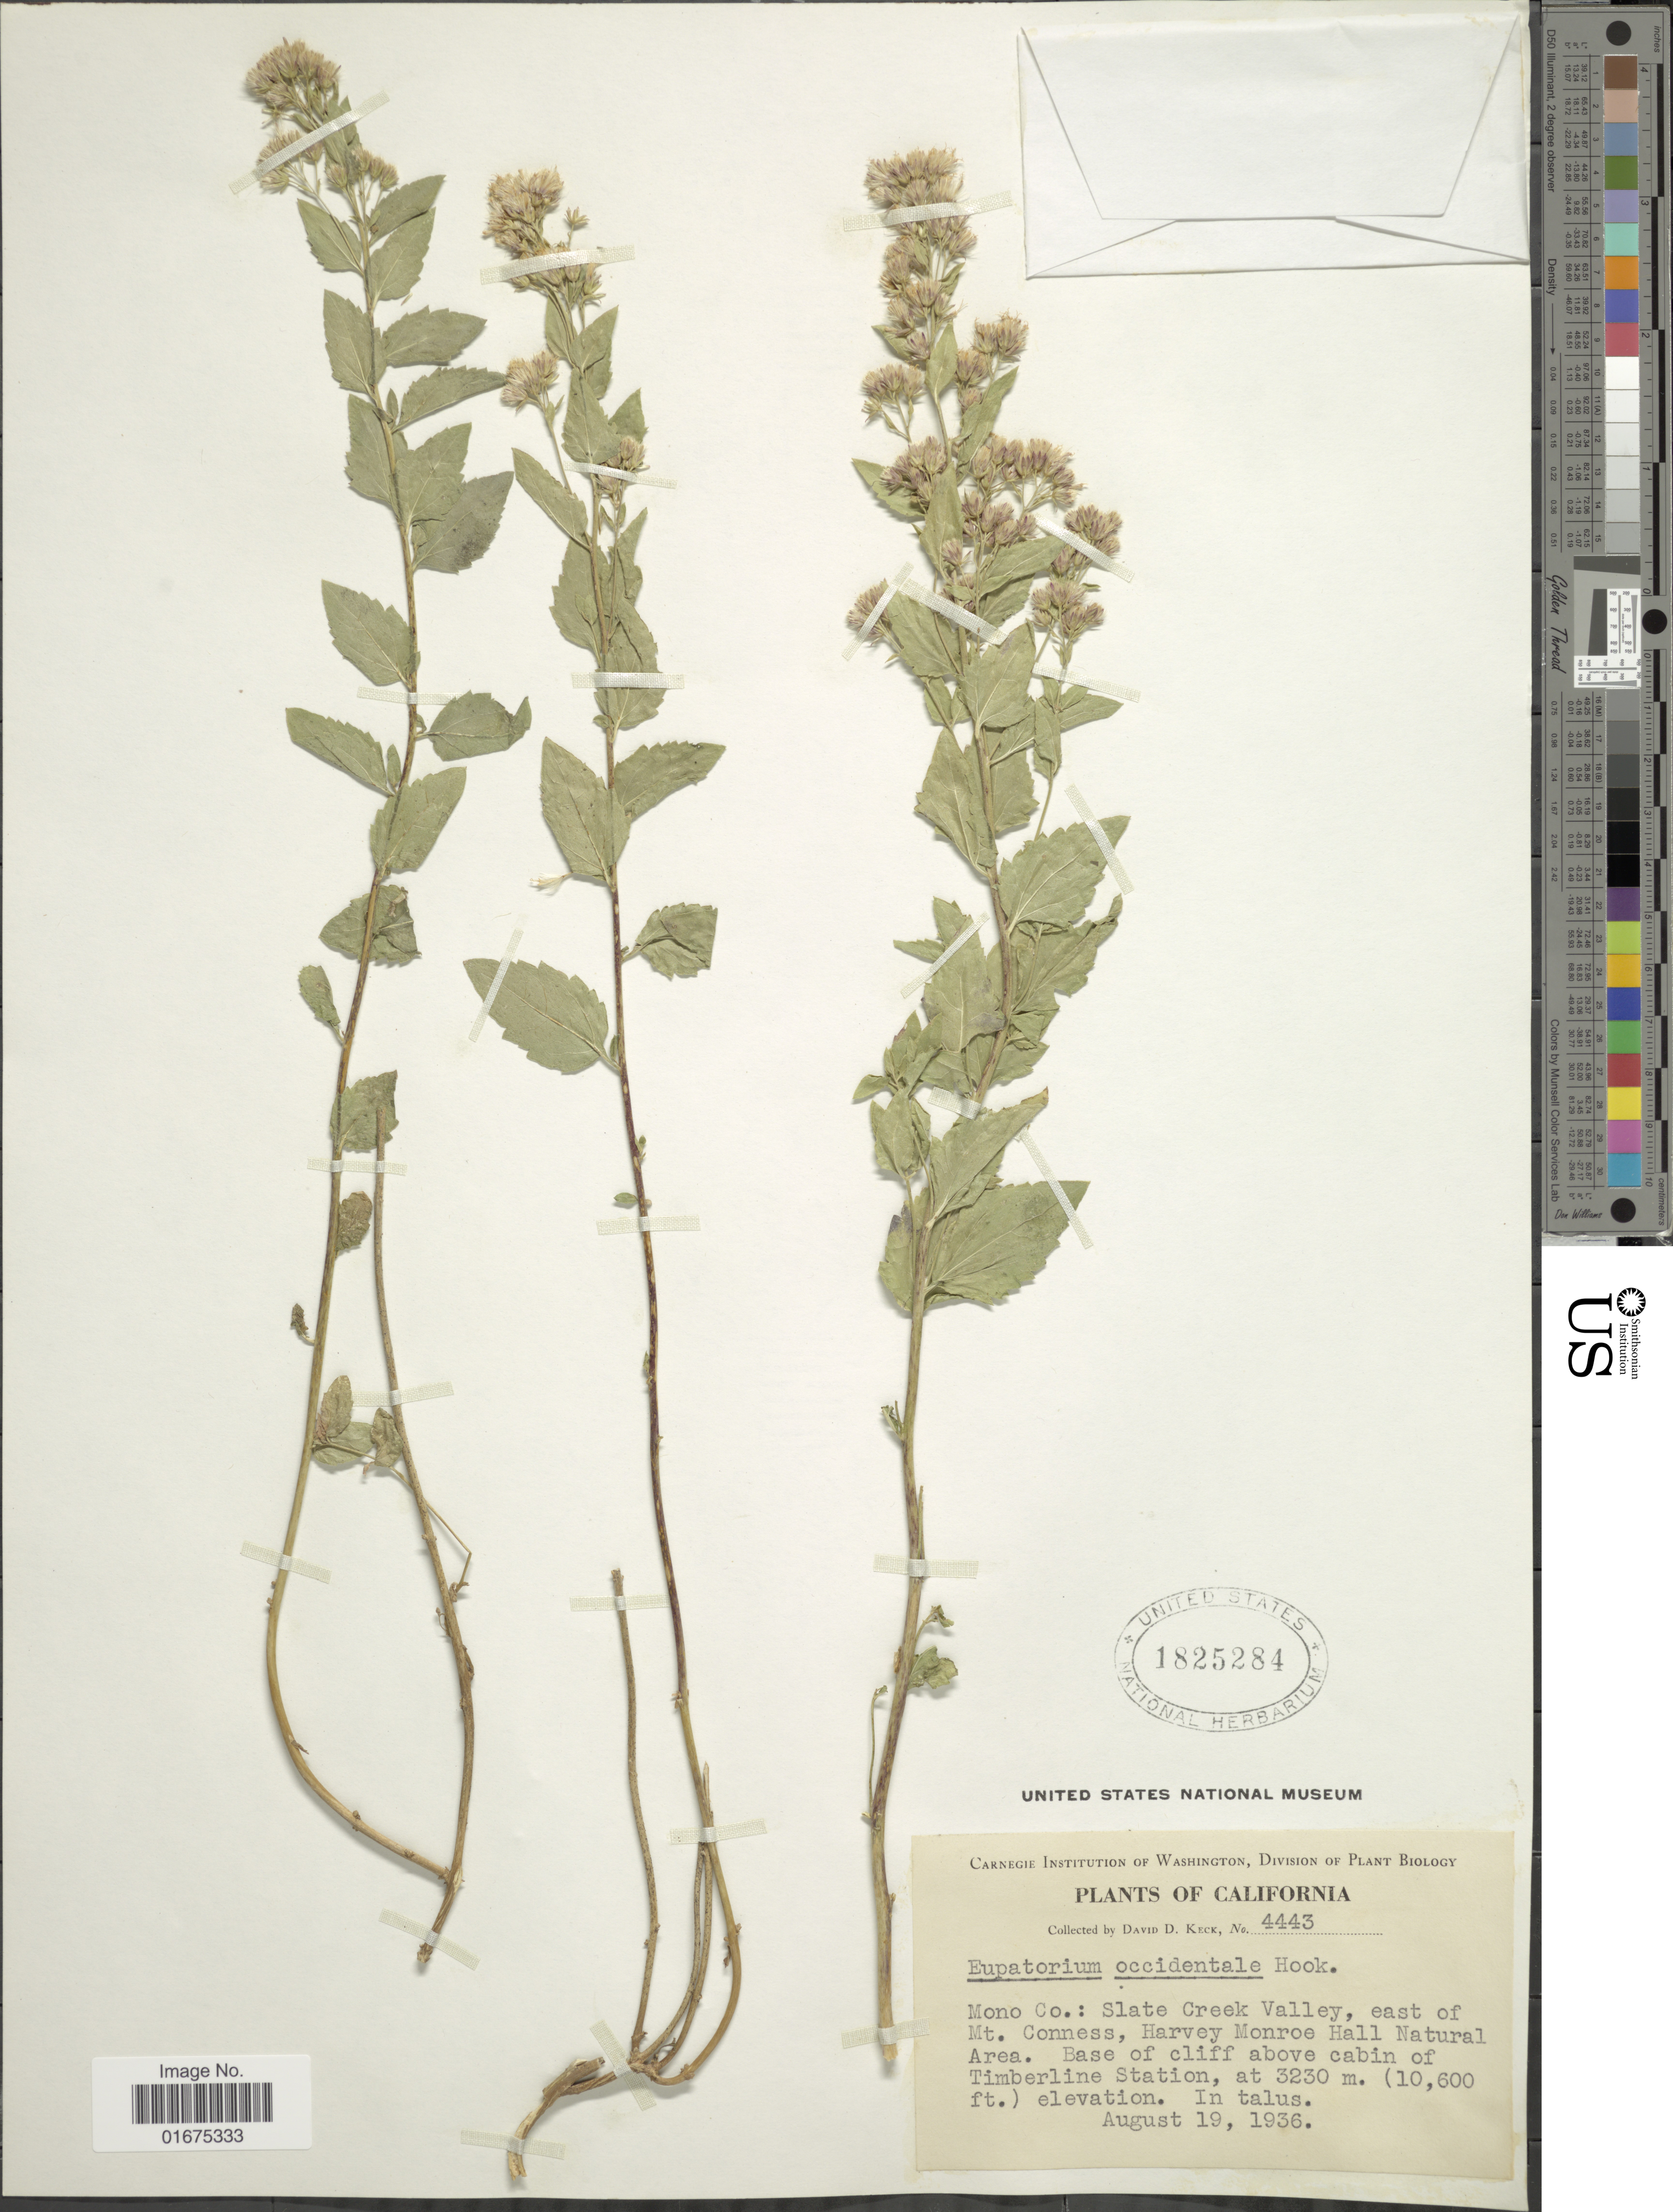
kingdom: Plantae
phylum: Tracheophyta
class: Magnoliopsida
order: Asterales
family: Asteraceae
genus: Ageratina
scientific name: Ageratina occidentalis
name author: (Hook.) R.M. King & H. Rob.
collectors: D. D. Keck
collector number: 4443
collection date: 1936-08-19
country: United States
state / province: California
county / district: Mono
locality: Mono Co.: Slate Creek Valley, east of Mt. Conness, Harvey Monroe Hall Natural Area. Base of cliff above cabin of Timberline Station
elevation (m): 3231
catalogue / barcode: US 1825284